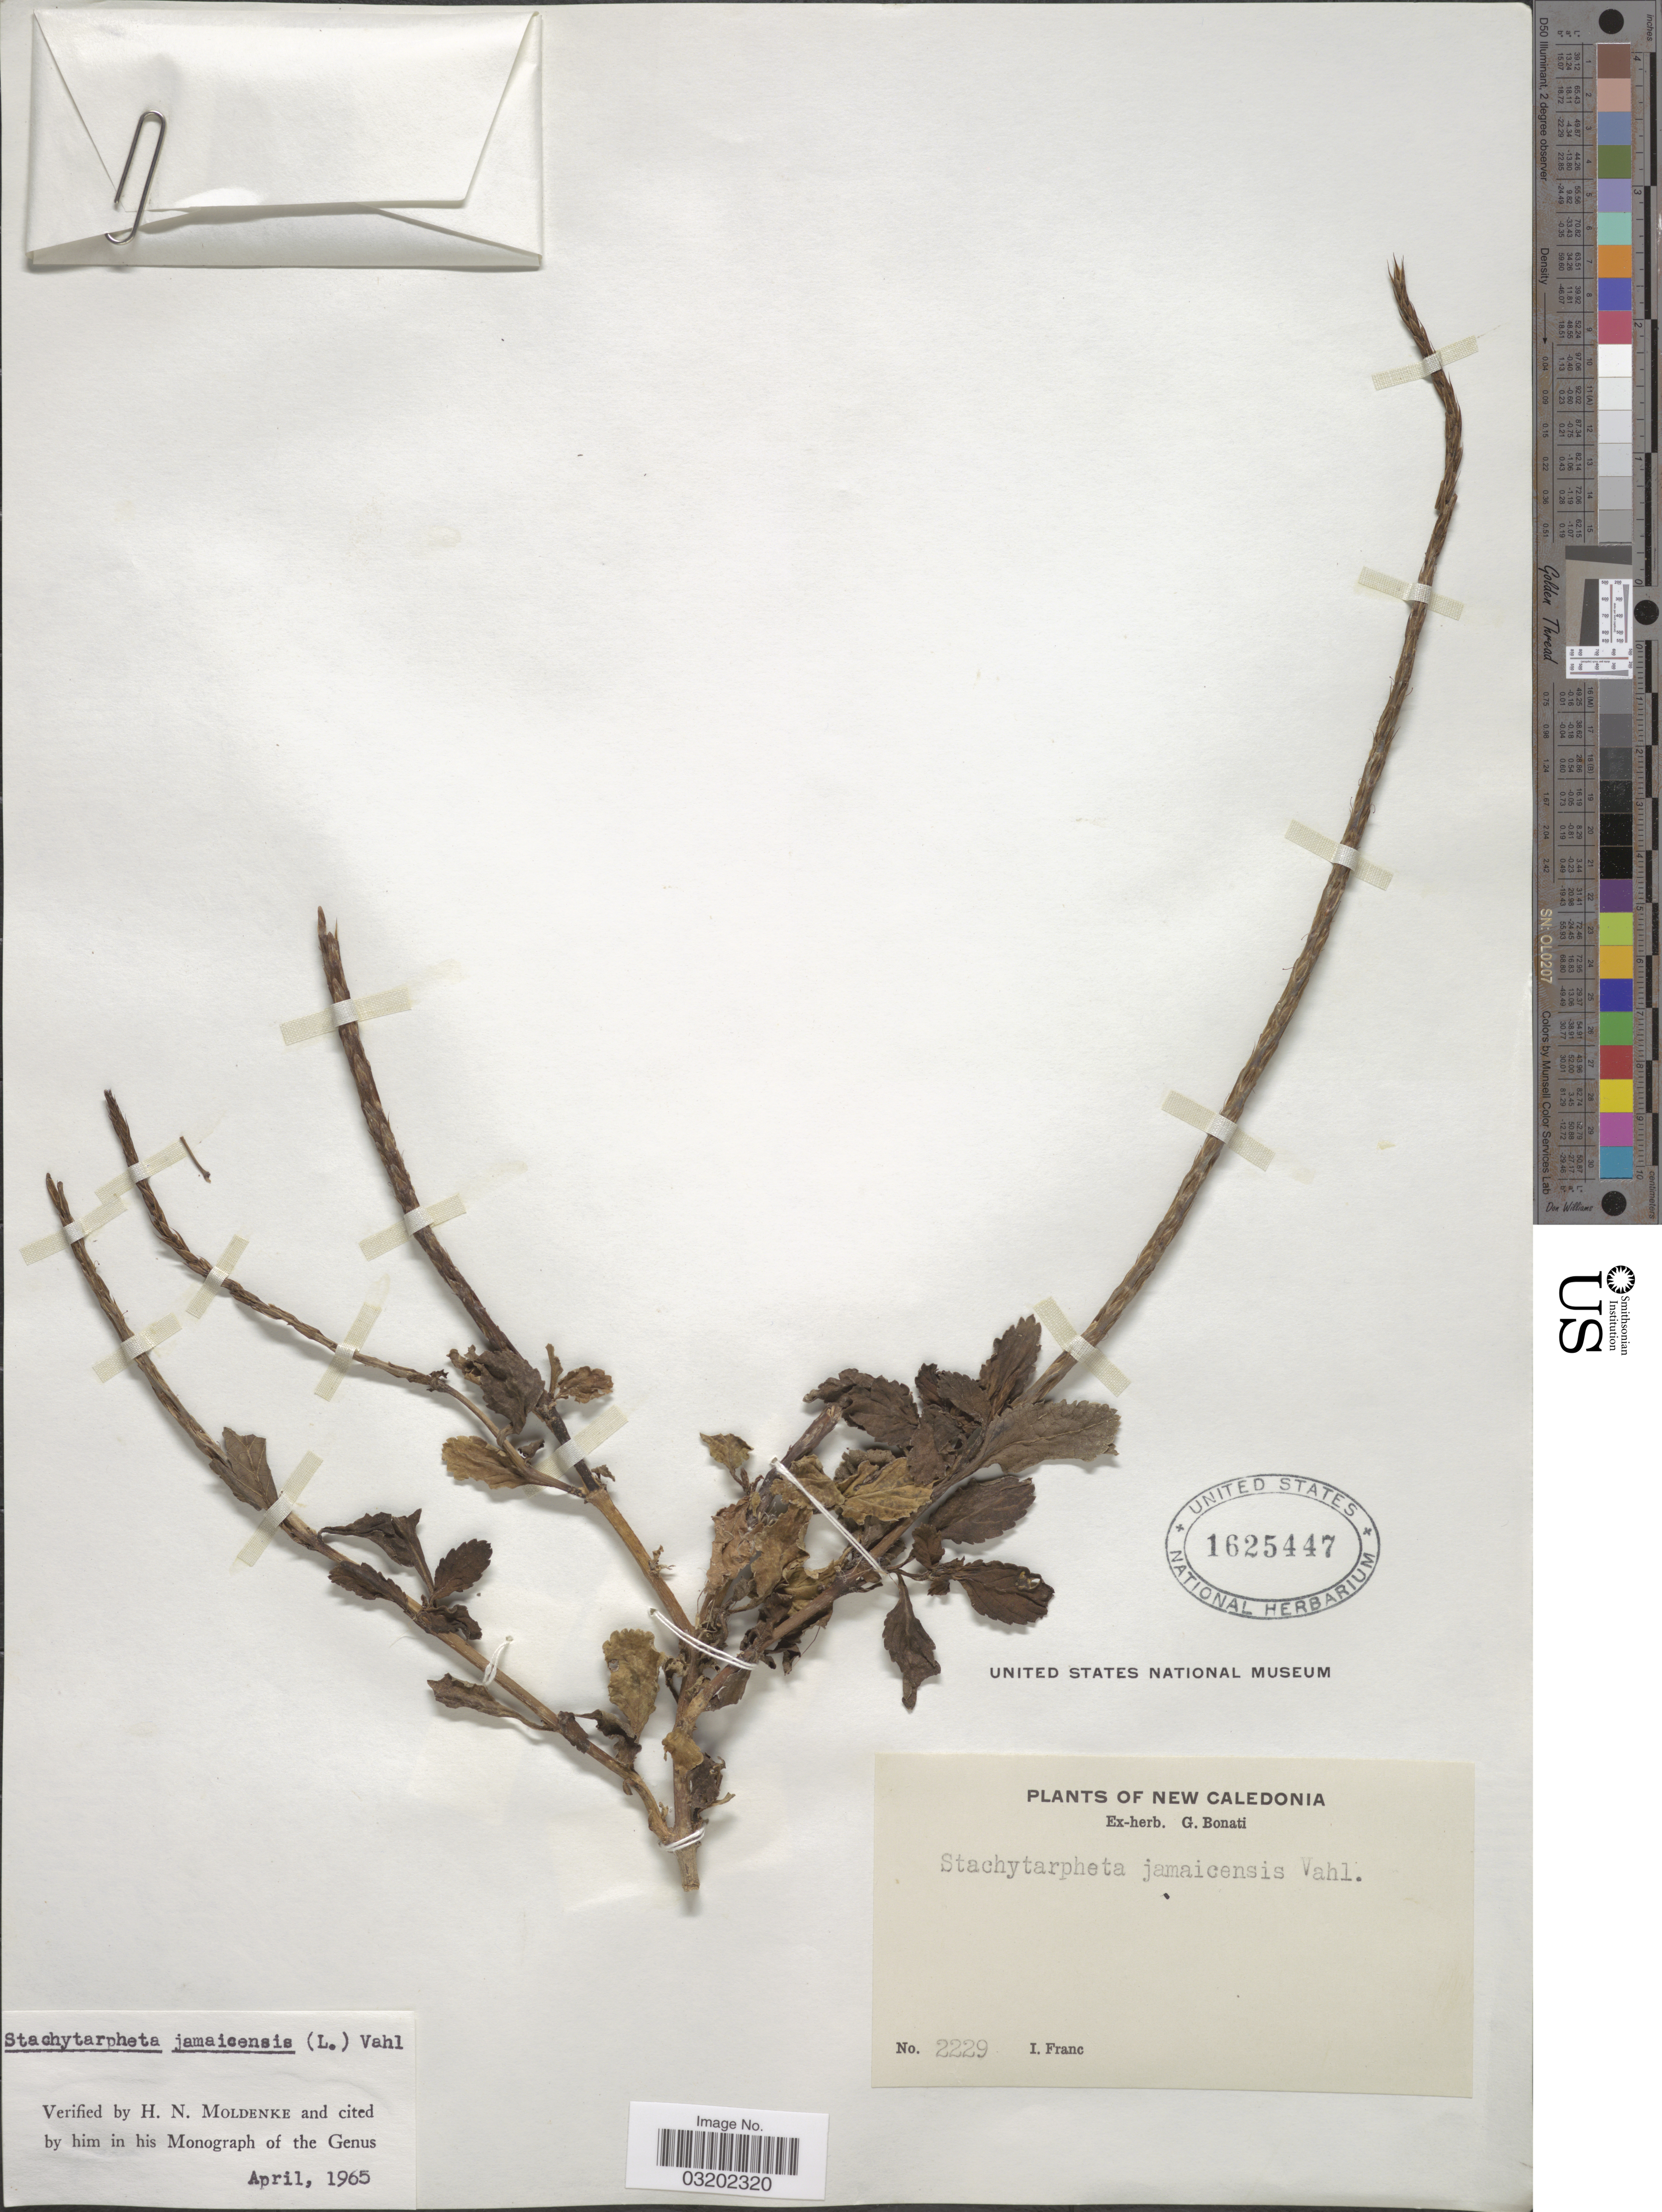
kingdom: Plantae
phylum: Tracheophyta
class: Magnoliopsida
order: Lamiales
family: Verbenaceae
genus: Stachytarpheta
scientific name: Stachytarpheta jamaicensis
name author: (L.) Vahl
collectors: I. Franc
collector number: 2229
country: New Caledonia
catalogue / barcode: US 1625447